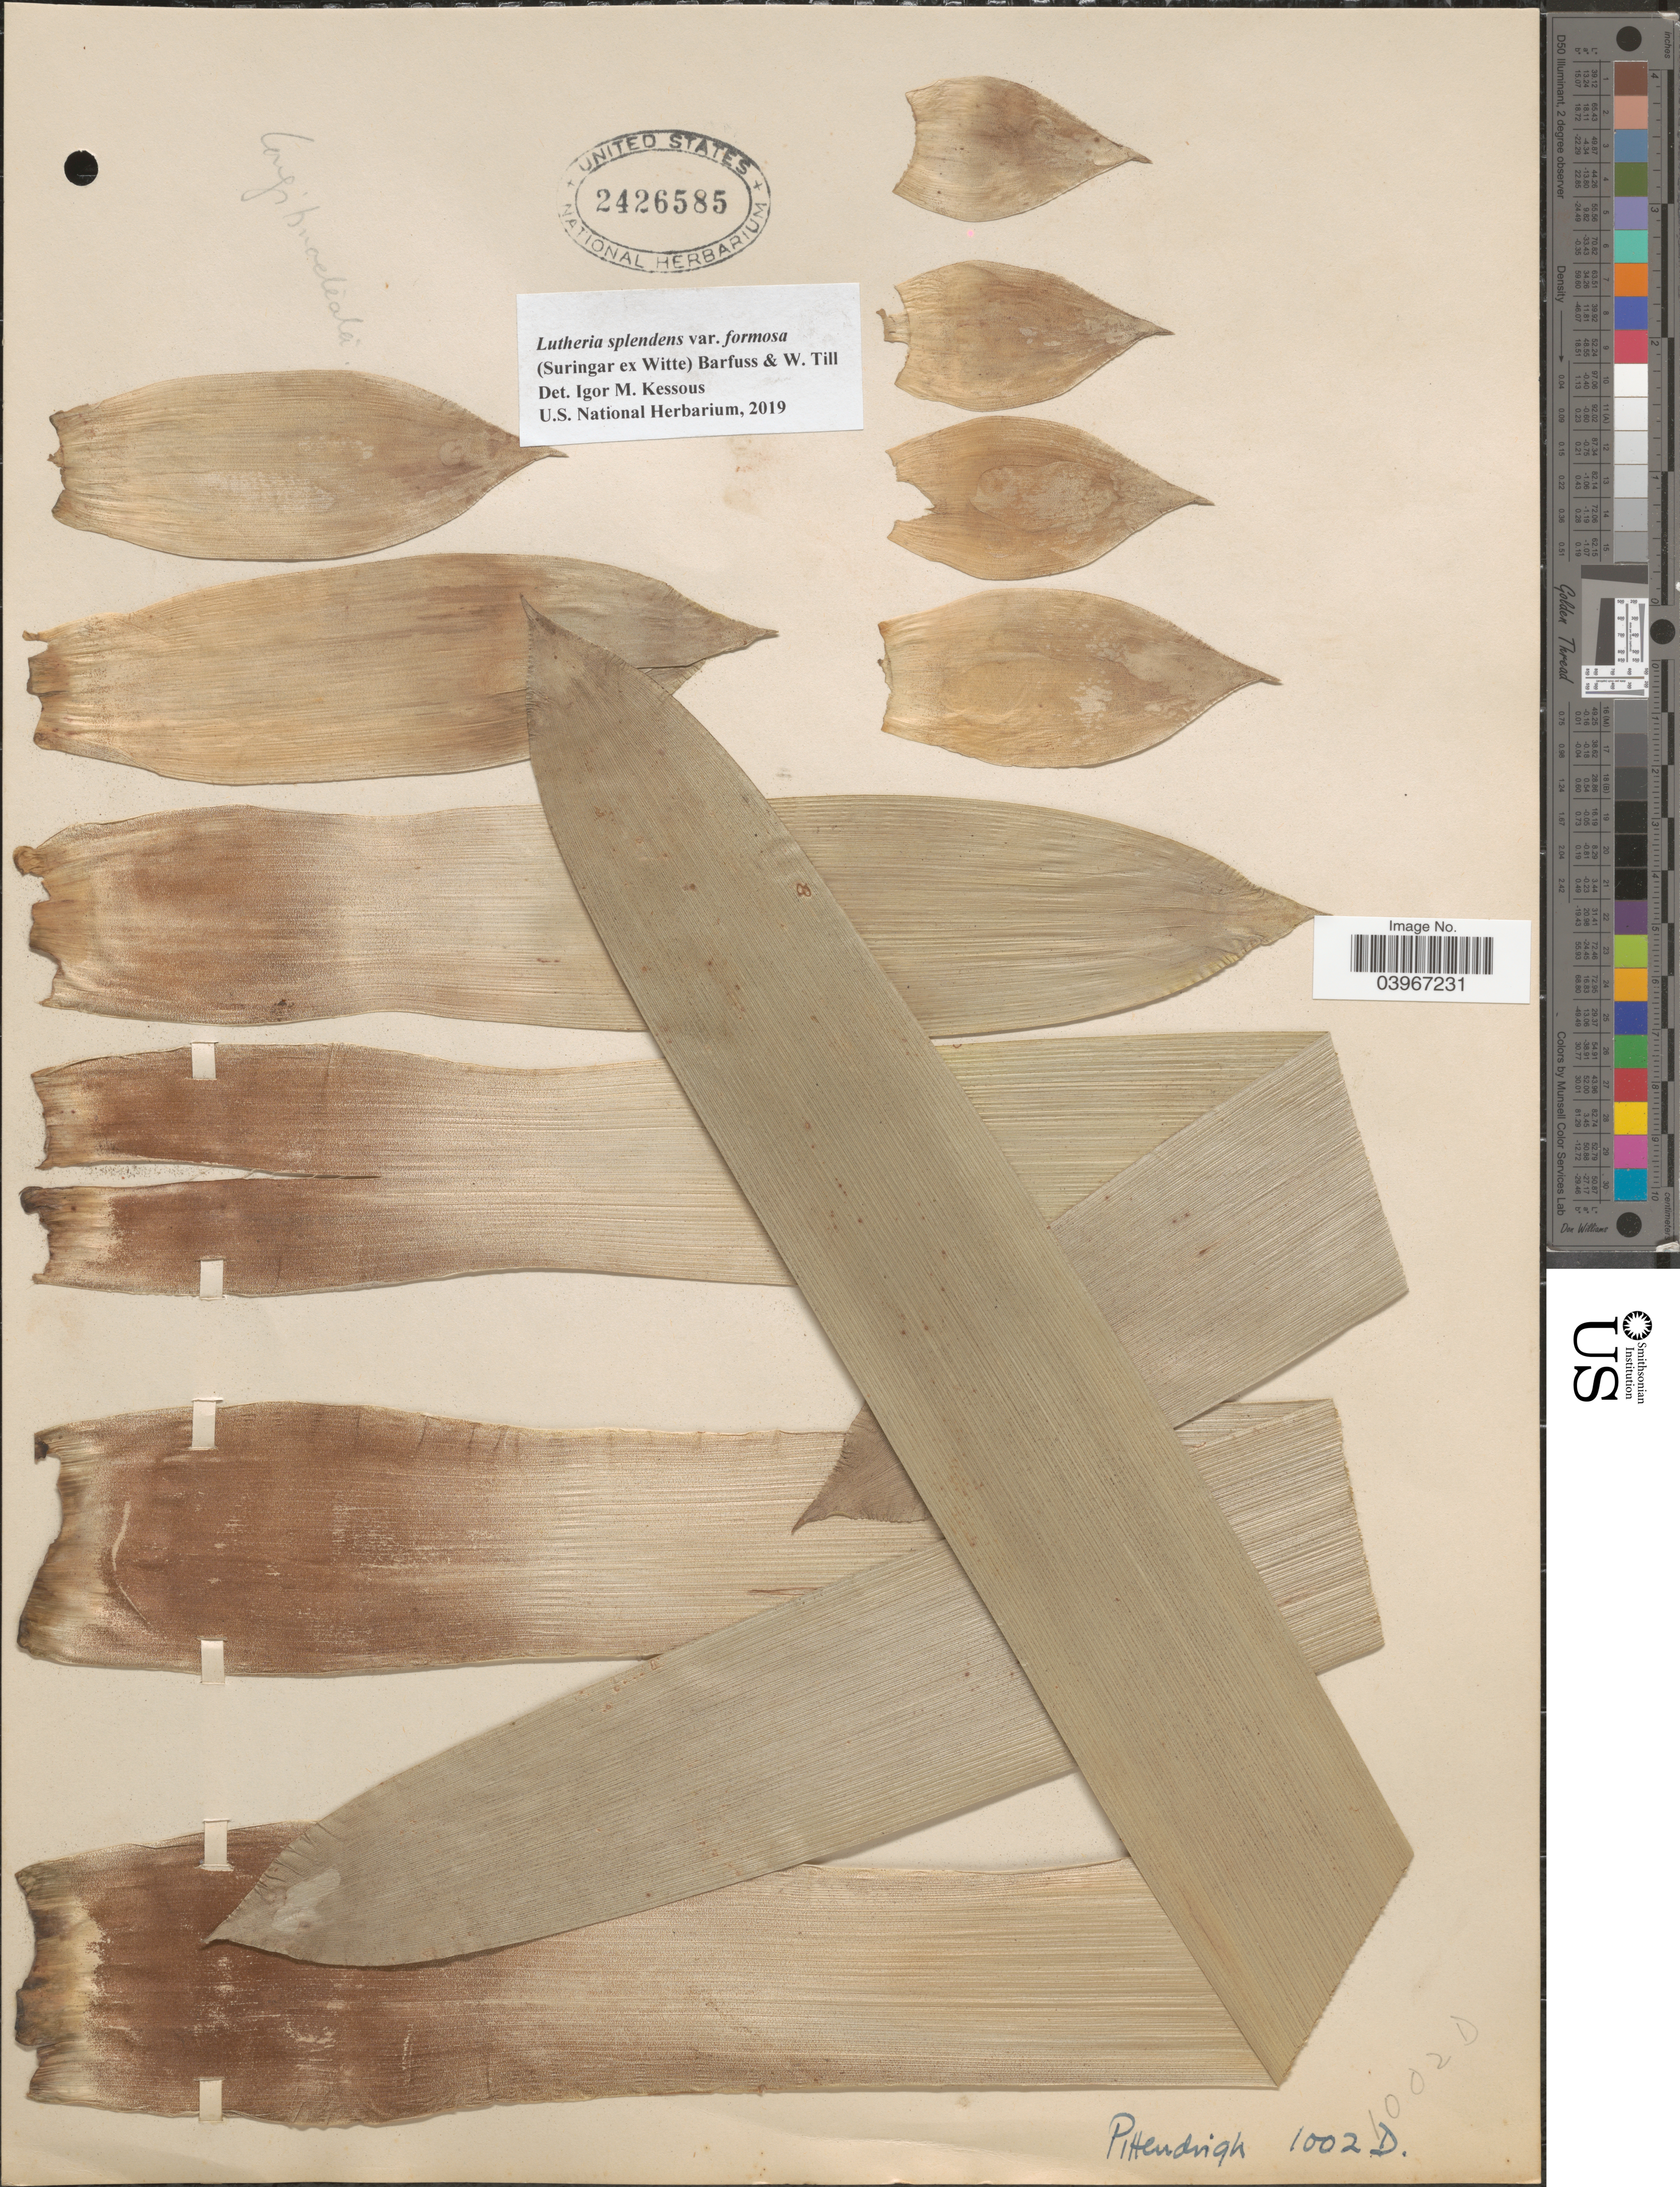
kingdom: Plantae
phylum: Tracheophyta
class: Liliopsida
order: Poales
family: Bromeliaceae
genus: Lutheria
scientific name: Lutheria splendens var. formosa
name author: (Suringar ex Witte) Barfuss & W. Till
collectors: Pittendrigh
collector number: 1002D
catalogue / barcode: US 2426585